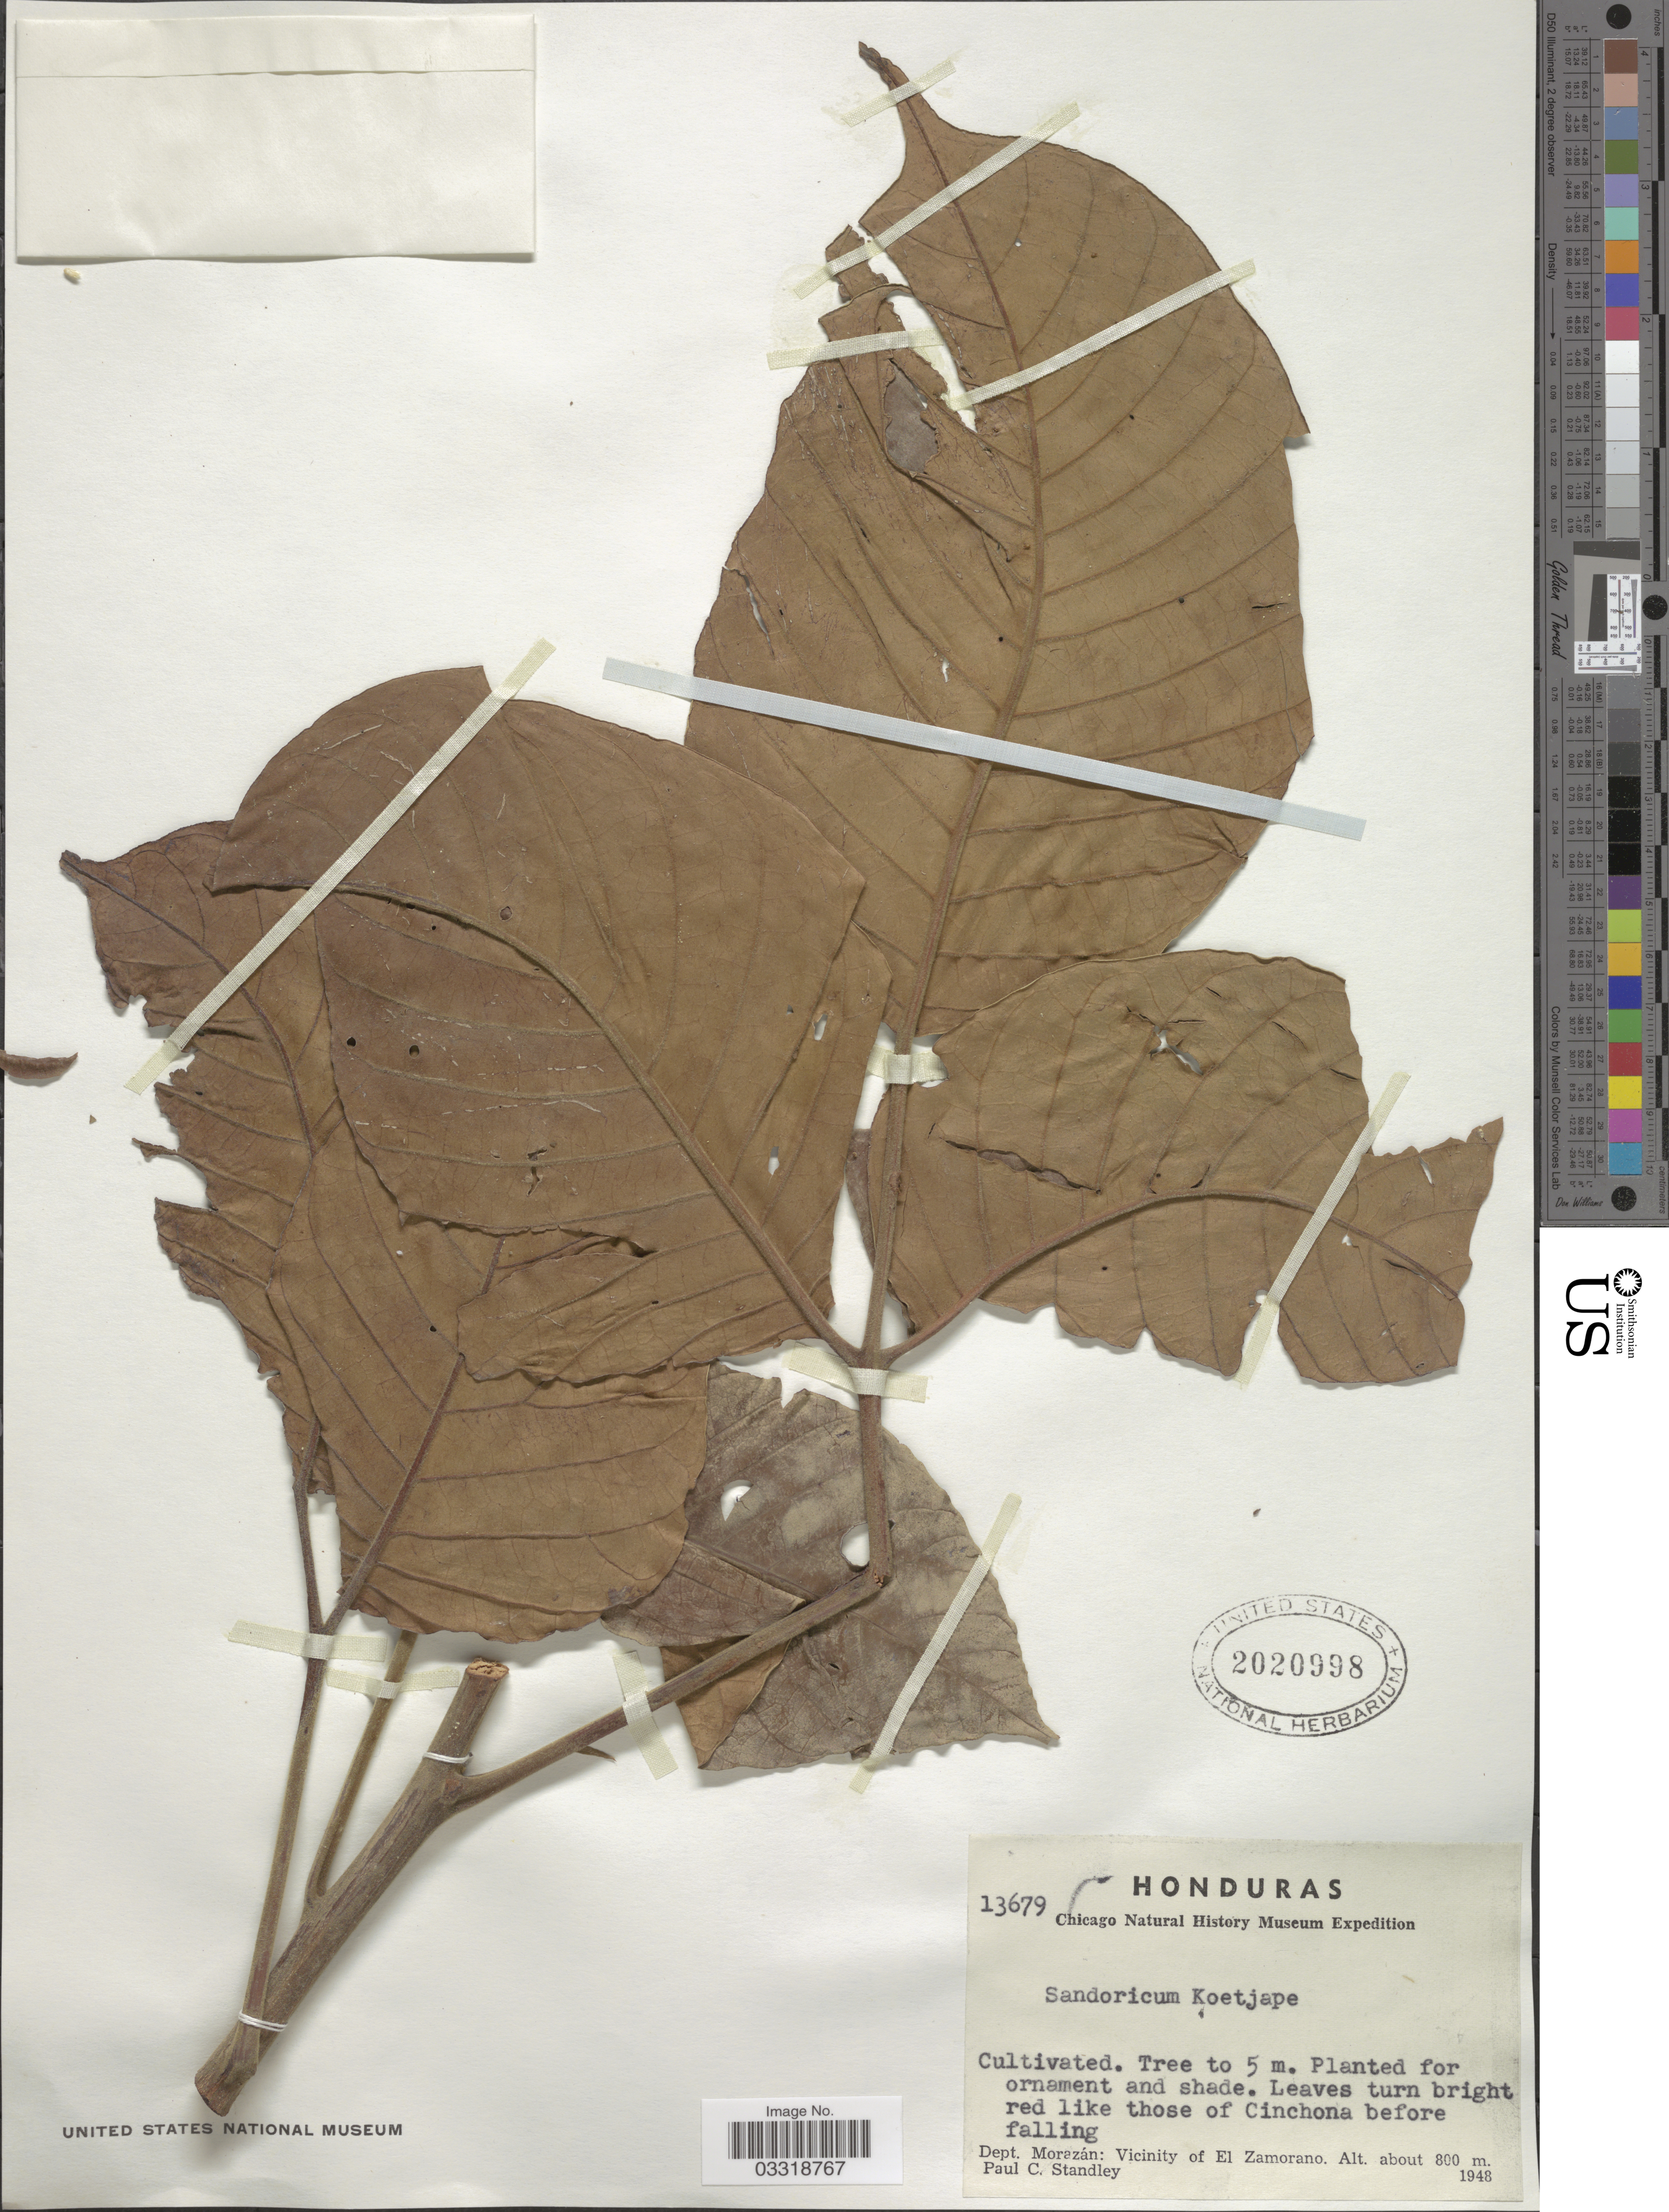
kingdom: Plantae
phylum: Tracheophyta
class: Magnoliopsida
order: Sapindales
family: Meliaceae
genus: Sandoricum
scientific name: Sandoricum koetjape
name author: (Burm. f.) Merr.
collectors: P. C. Standley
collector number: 13679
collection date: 1948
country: Honduras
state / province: Fco. Morazán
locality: Dept. Morazán: Vicinity of El Zamorano.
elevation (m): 800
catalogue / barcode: US 2020998